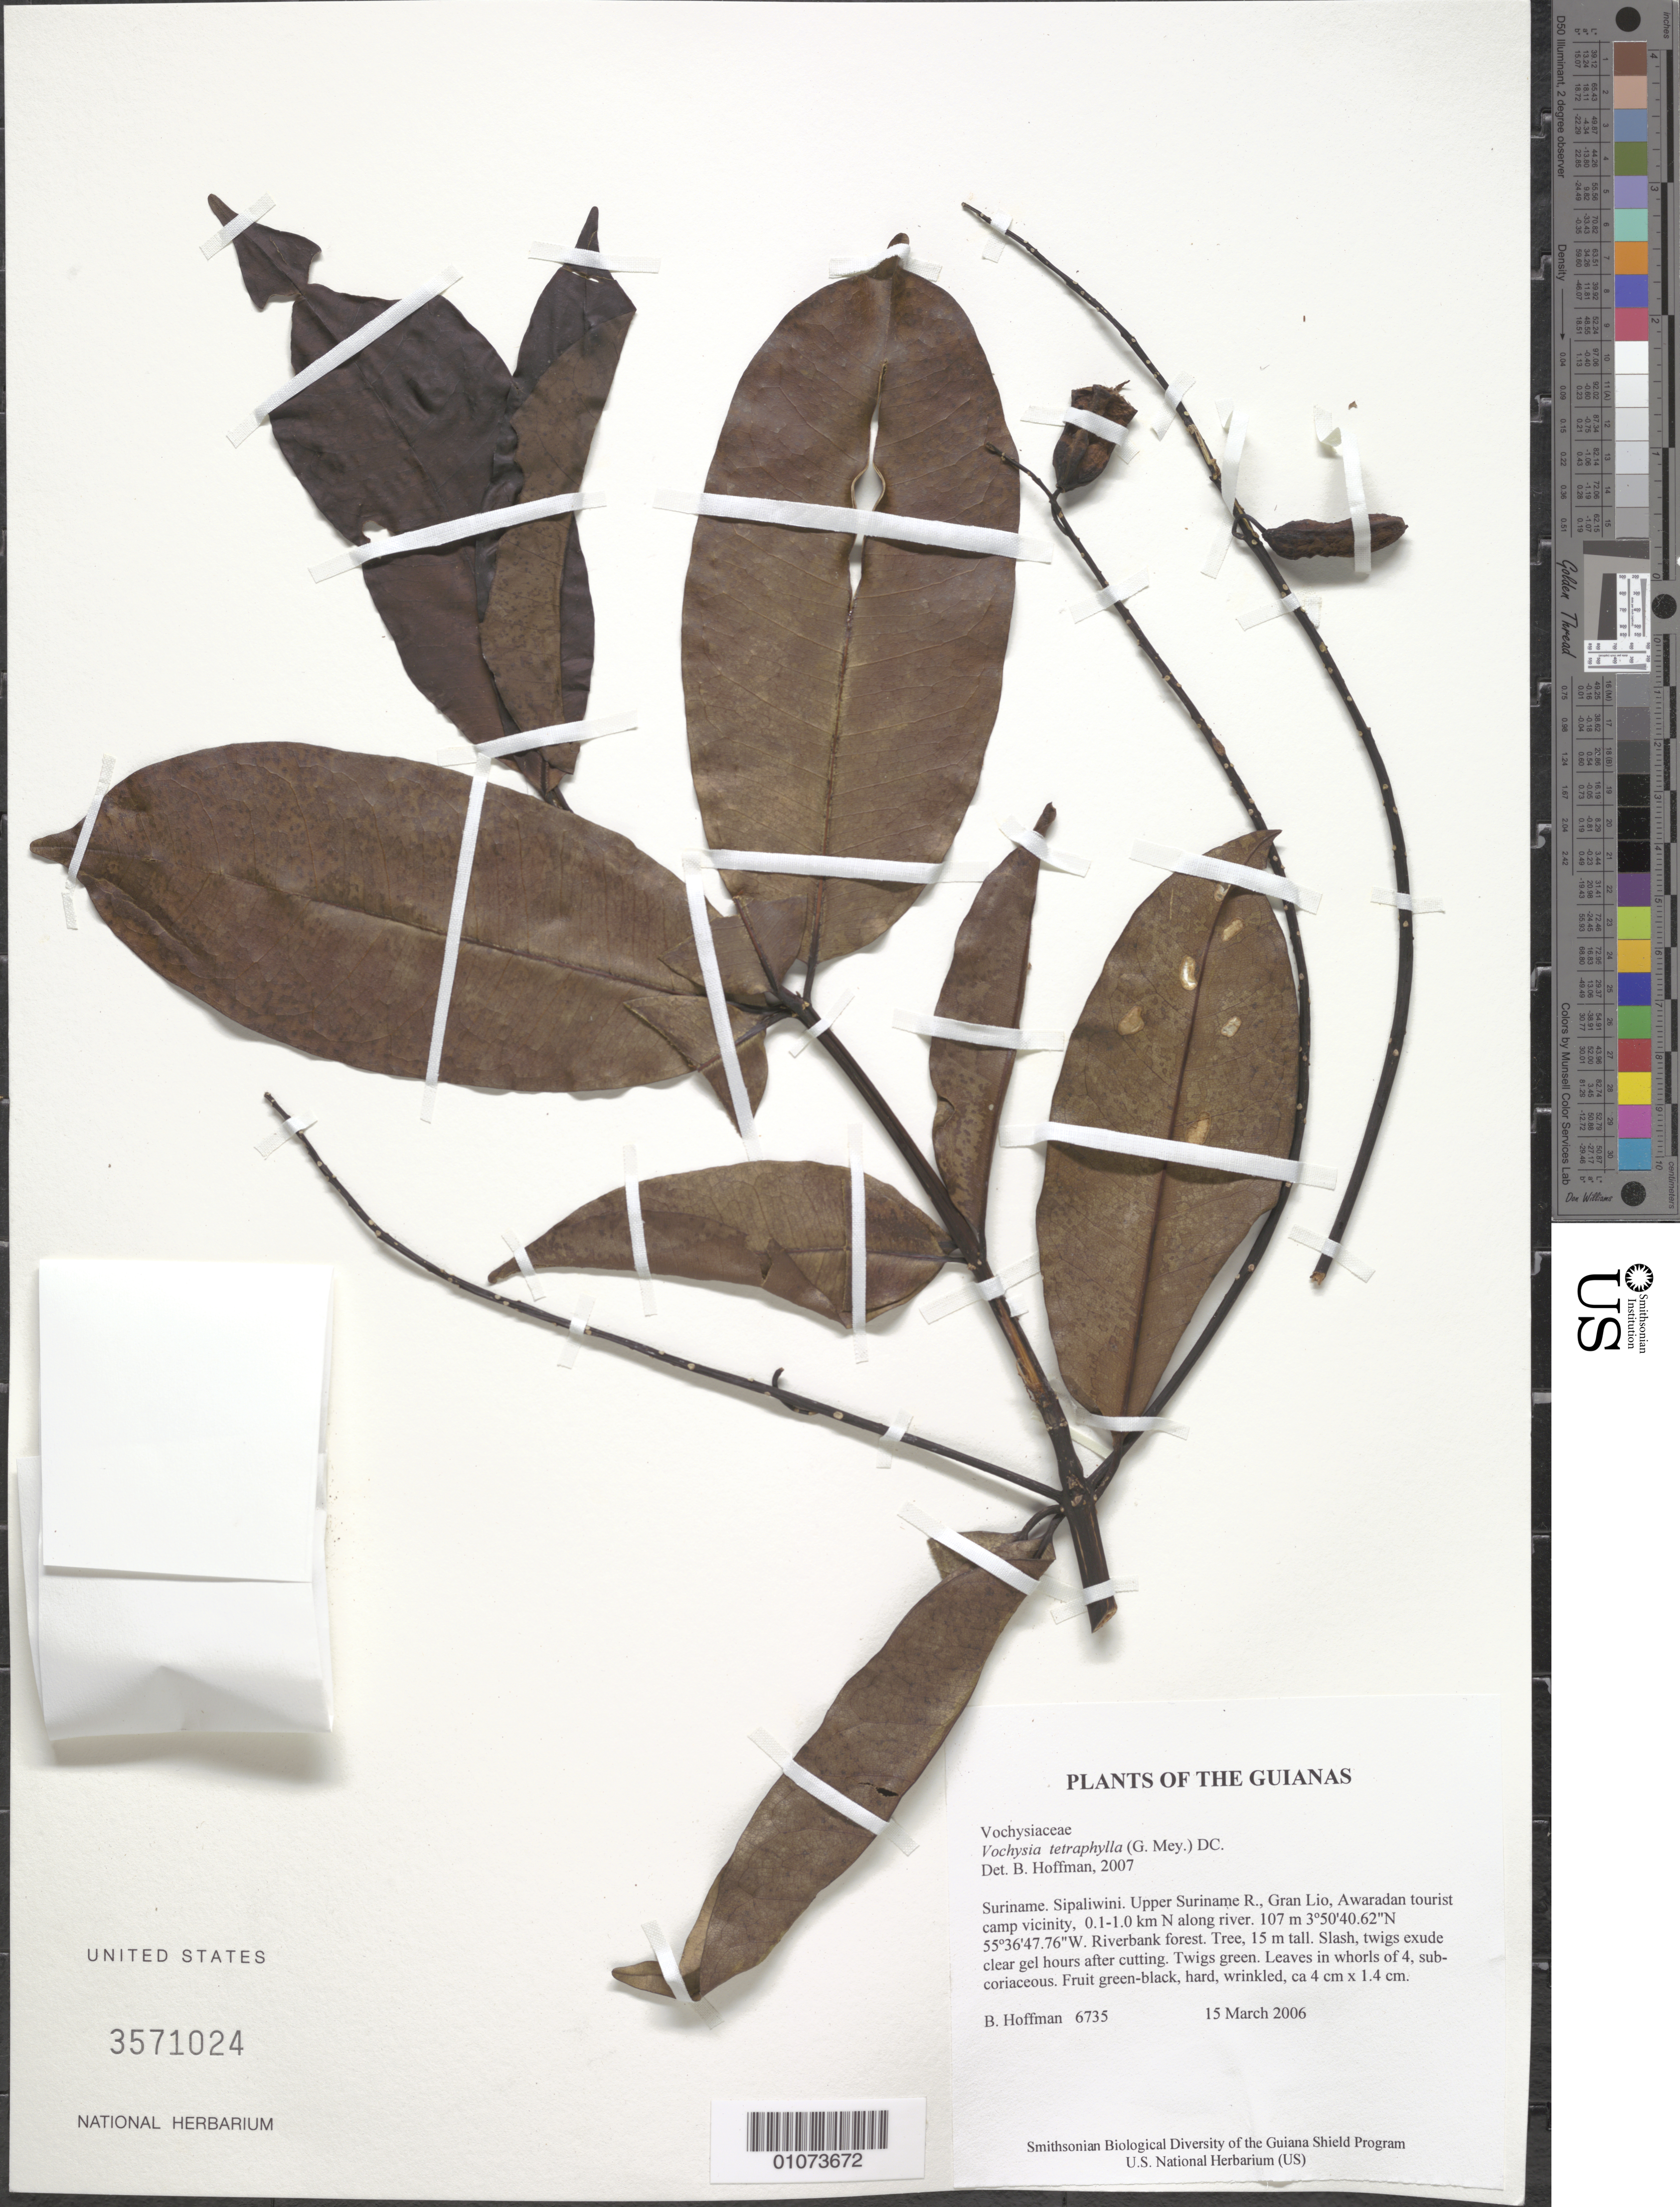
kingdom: Plantae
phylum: Tracheophyta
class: Magnoliopsida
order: Myrtales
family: Vochysiaceae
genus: Vochysia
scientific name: Vochysia tetraphylla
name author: (G. Mey.) DC.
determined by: Hoffman, B.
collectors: B. Hoffman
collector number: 6735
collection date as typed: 15 March 2006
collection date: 2006-03-15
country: Suriname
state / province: Sipaliwini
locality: Upper Suriname R., Gran Lio, Awaradan tourist camp vicinity, 0.1-1.0 km N along river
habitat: Riverbank forest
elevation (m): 107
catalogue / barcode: US 3571024